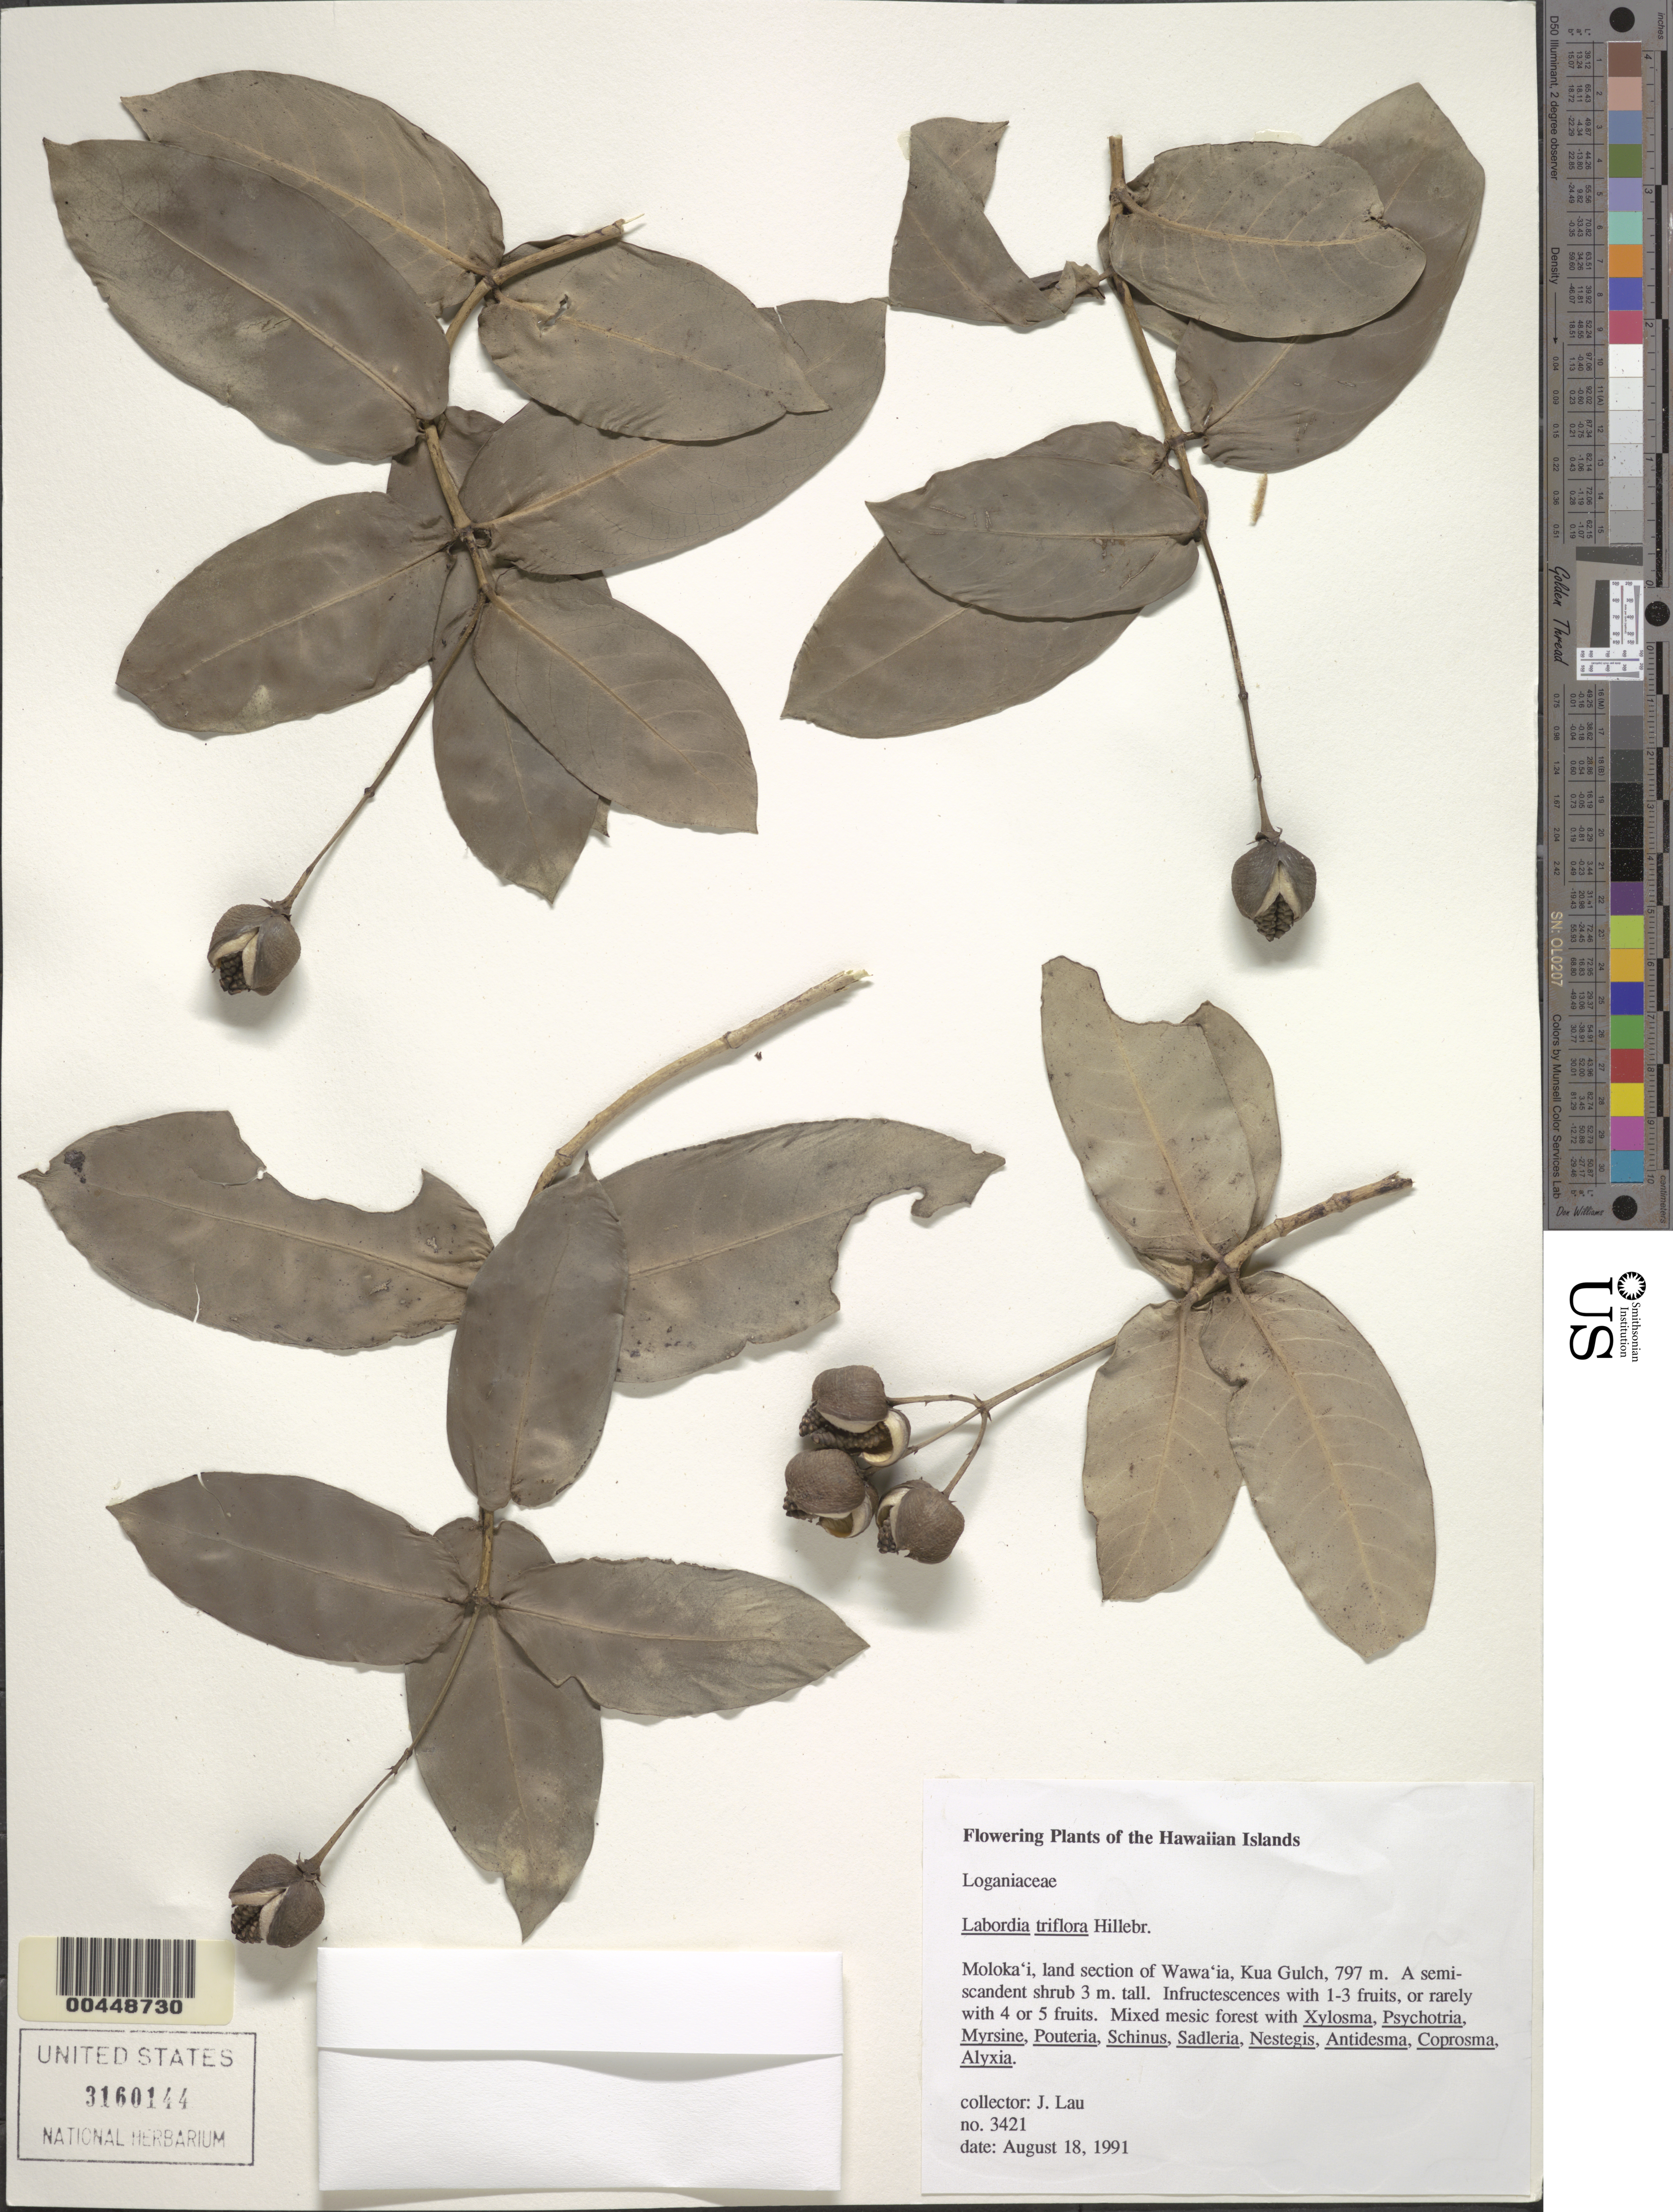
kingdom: Plantae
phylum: Tracheophyta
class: Magnoliopsida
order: Gentianales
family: Loganiaceae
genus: Geniostoma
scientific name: Geniostoma triflorum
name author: (Hillebr.) Byng & Christenh.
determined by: Wagner, W. L., (BOT), Smithsonian Institution - National Museum of Natural History (UNITED STATES)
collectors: J. Lau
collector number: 3421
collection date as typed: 18 Aug 1991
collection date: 1991-08-18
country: United States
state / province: Hawaii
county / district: Maui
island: Moloka'i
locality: Land section of Wawaia, Kua Gulch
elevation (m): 797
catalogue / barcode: US 3160144